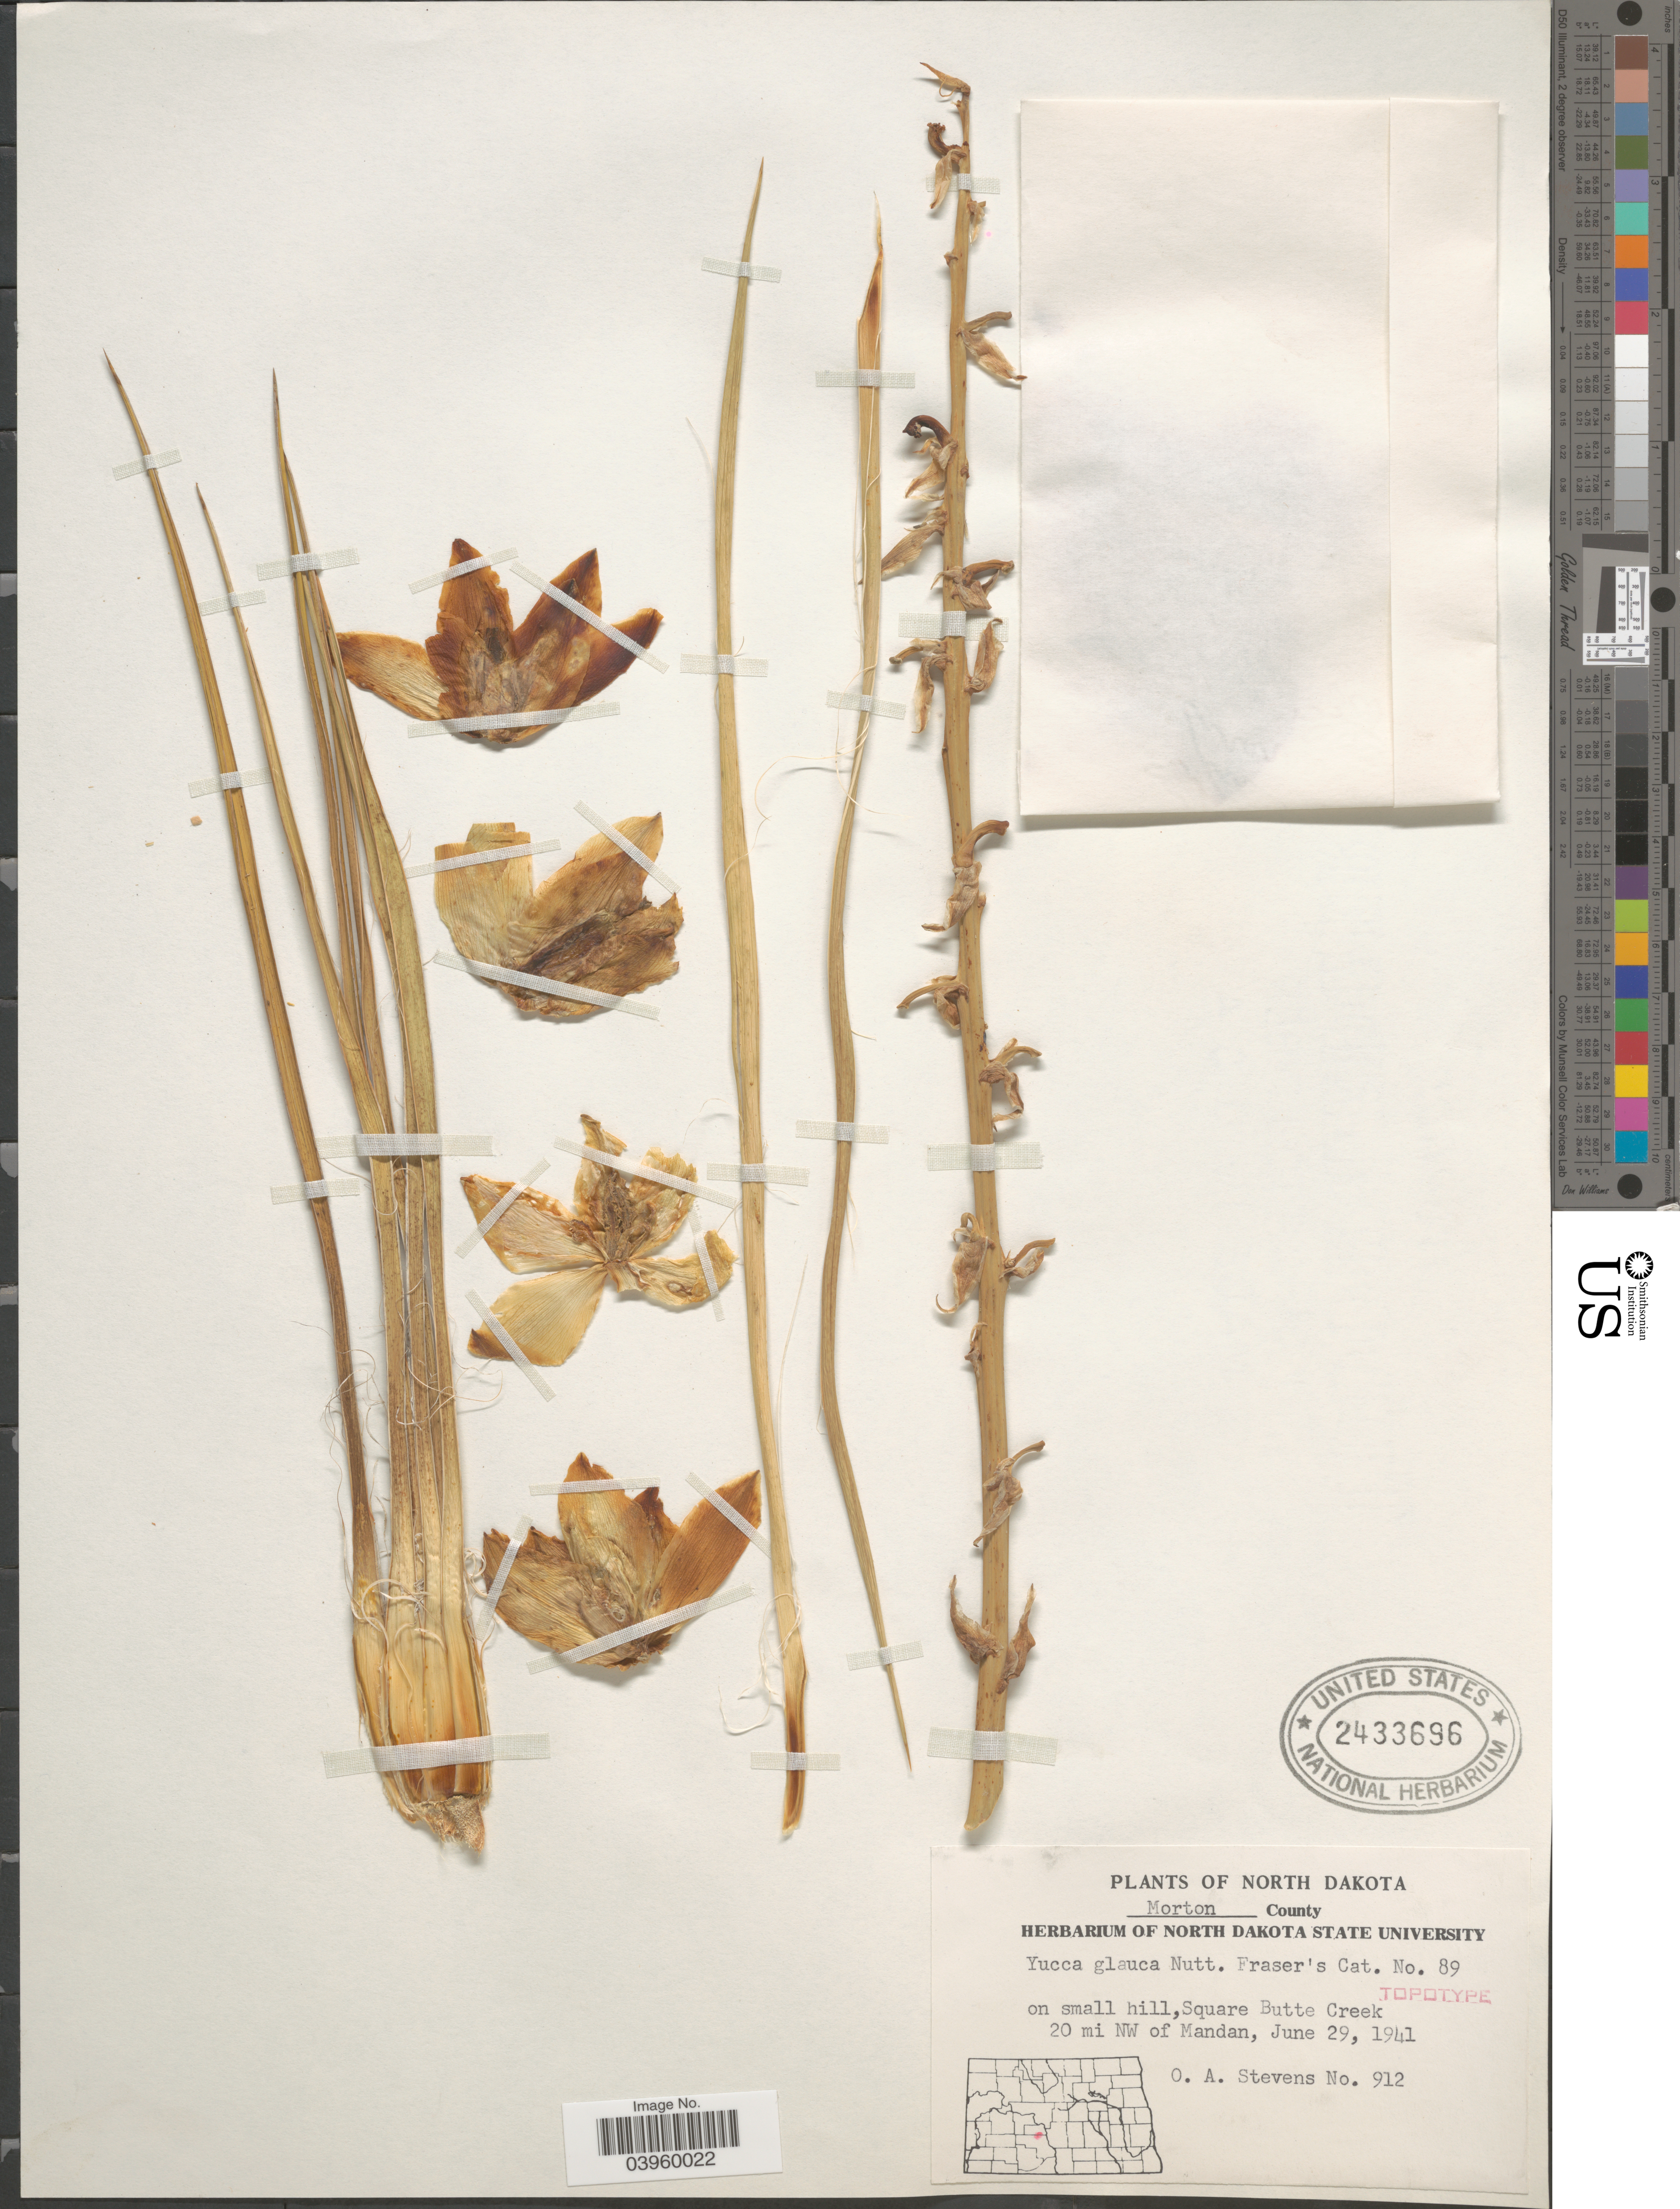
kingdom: Plantae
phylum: Tracheophyta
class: Liliopsida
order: Asparagales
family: Asparagaceae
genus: Yucca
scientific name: Yucca glauca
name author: Nutt.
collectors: O. A. Stevens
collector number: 912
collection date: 1941-06-29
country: United States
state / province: North Dakota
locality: Morton County. On small hill, Square Butte Creek 20 mi NW of Mandan.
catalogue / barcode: US 2433696